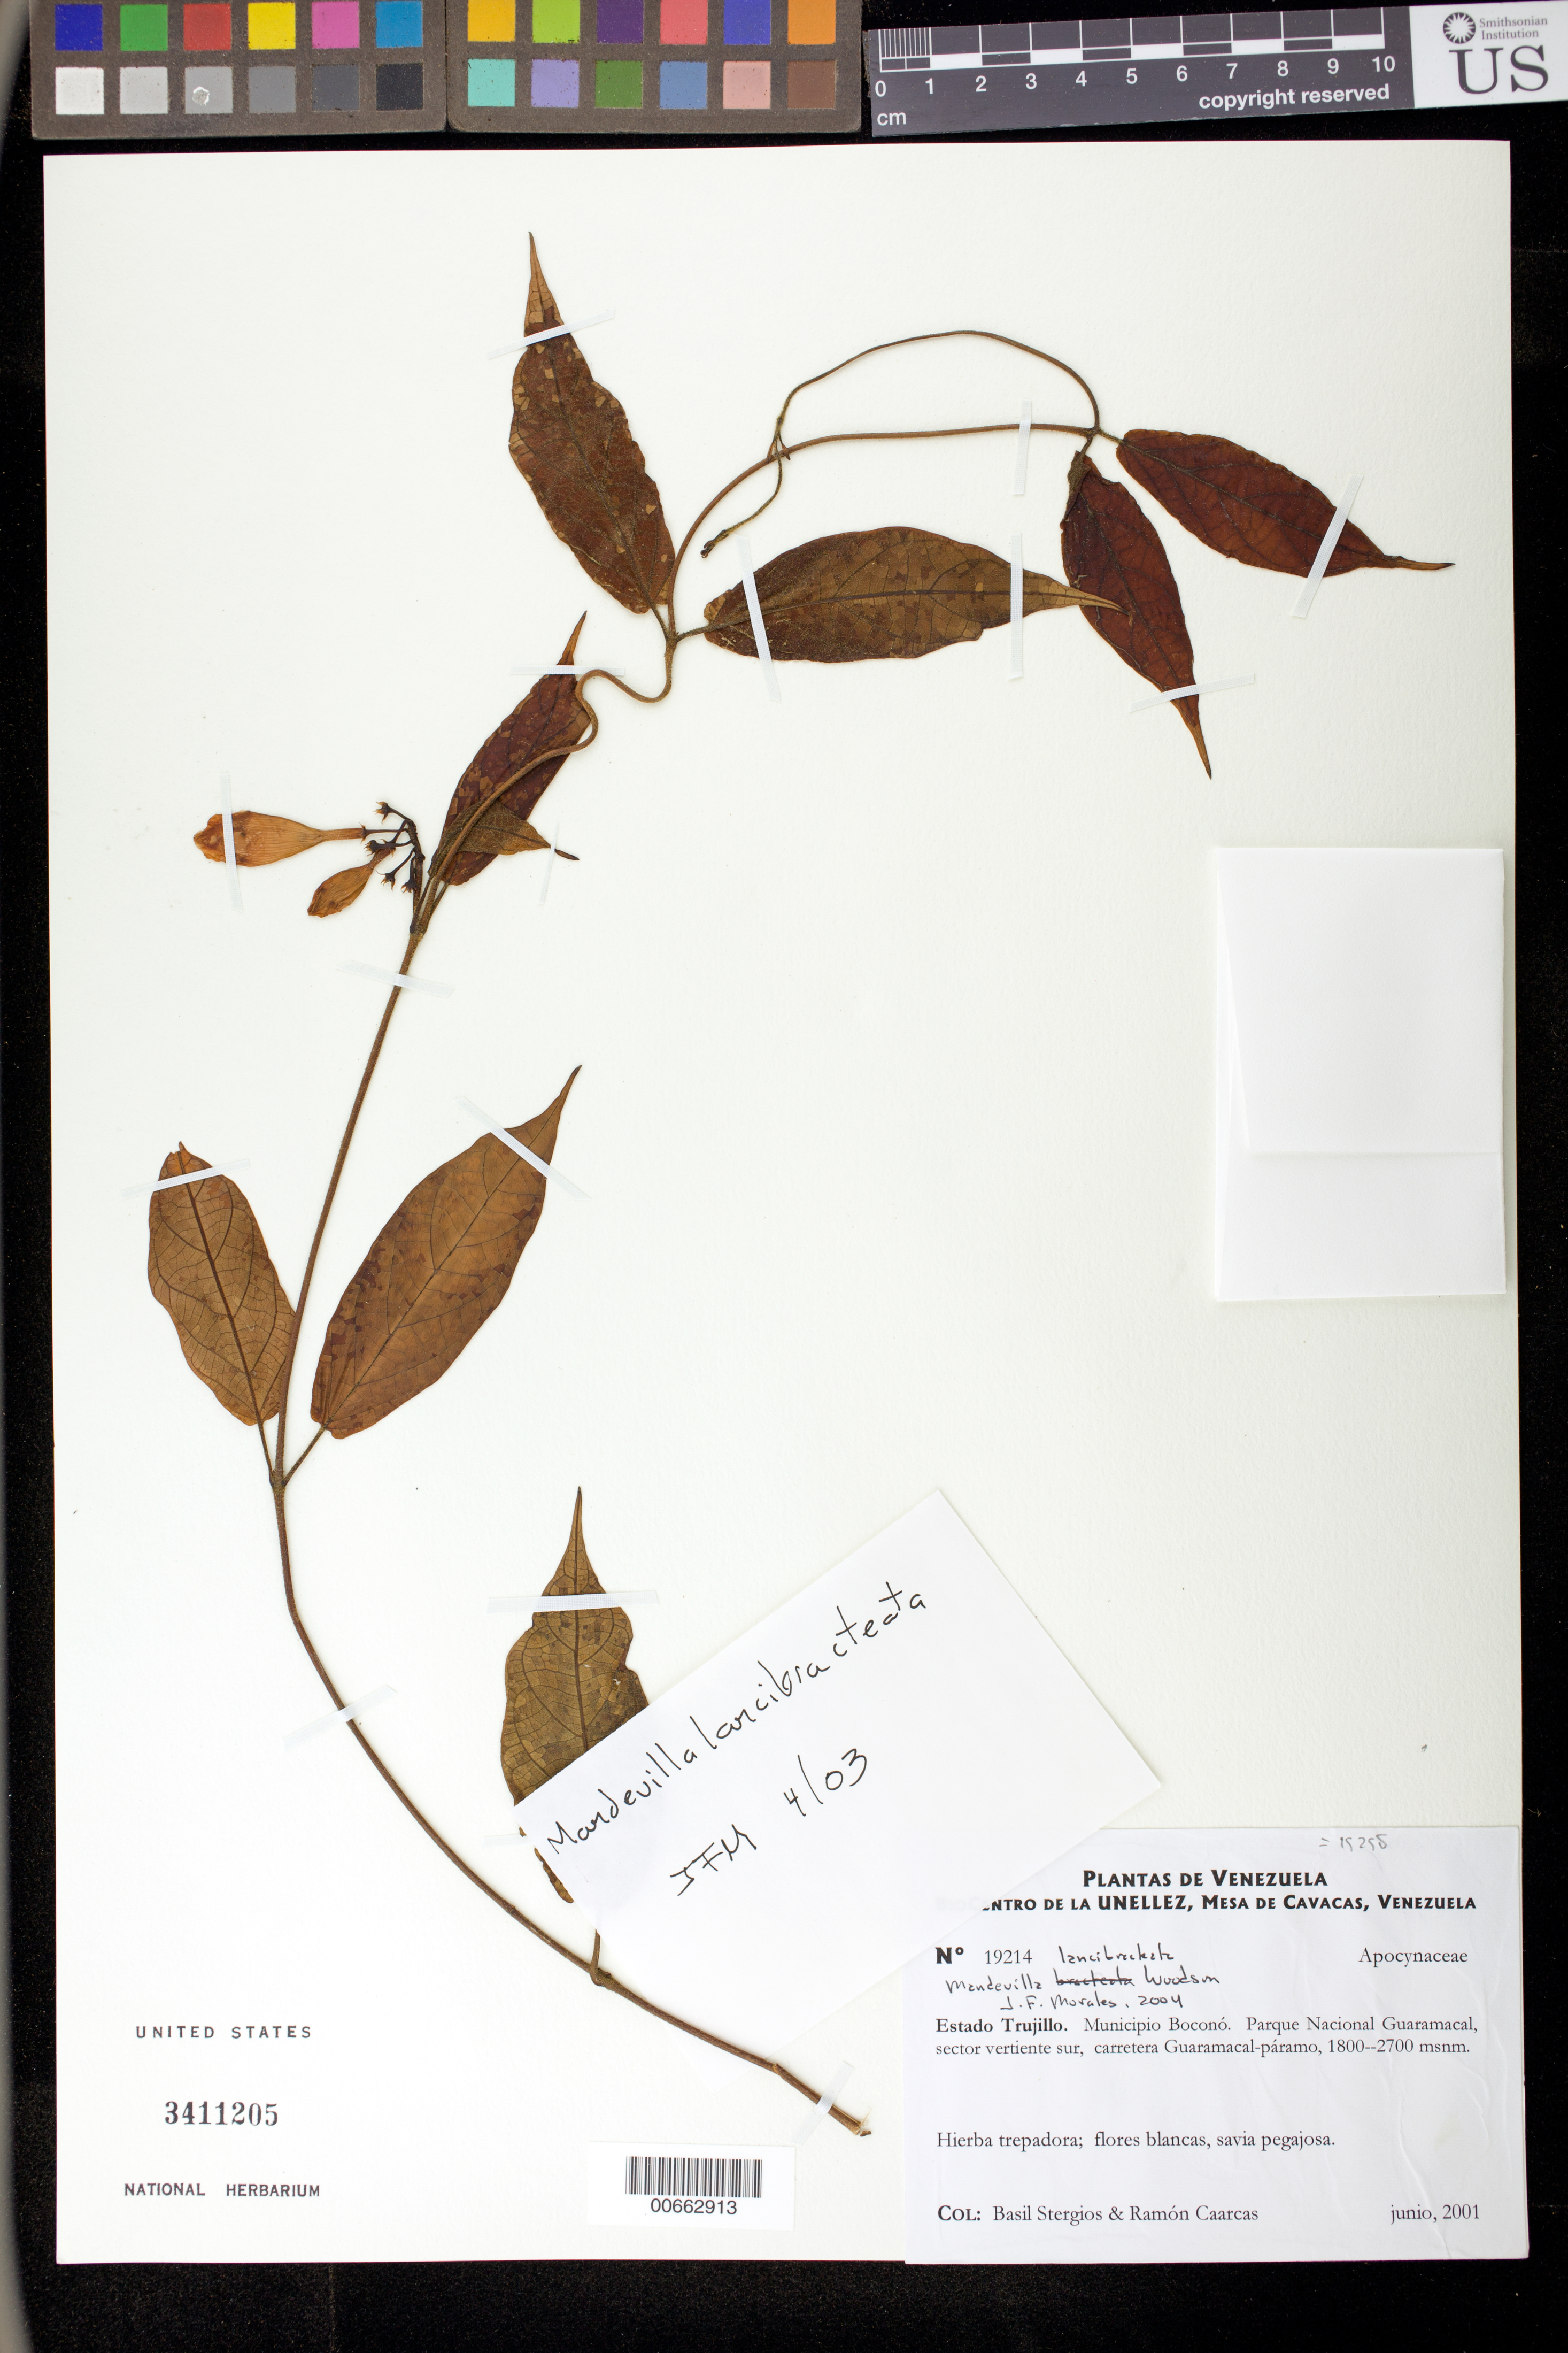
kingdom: Plantae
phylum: Tracheophyta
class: Magnoliopsida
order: Gentianales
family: Apocynaceae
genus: Mandevilla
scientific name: Mandevilla lancibracteata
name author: Woodson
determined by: Morales, J. F.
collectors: B. G. Stergios & R. Caracas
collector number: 19214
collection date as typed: Jun 2001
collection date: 2001-06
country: Venezuela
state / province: Trujillo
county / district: Boconó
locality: Parque Nacional Guaramacal, sector vertiente sur, carretera Guaramacal-páramo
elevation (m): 1800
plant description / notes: INB, PORT, US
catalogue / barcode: US 3411205